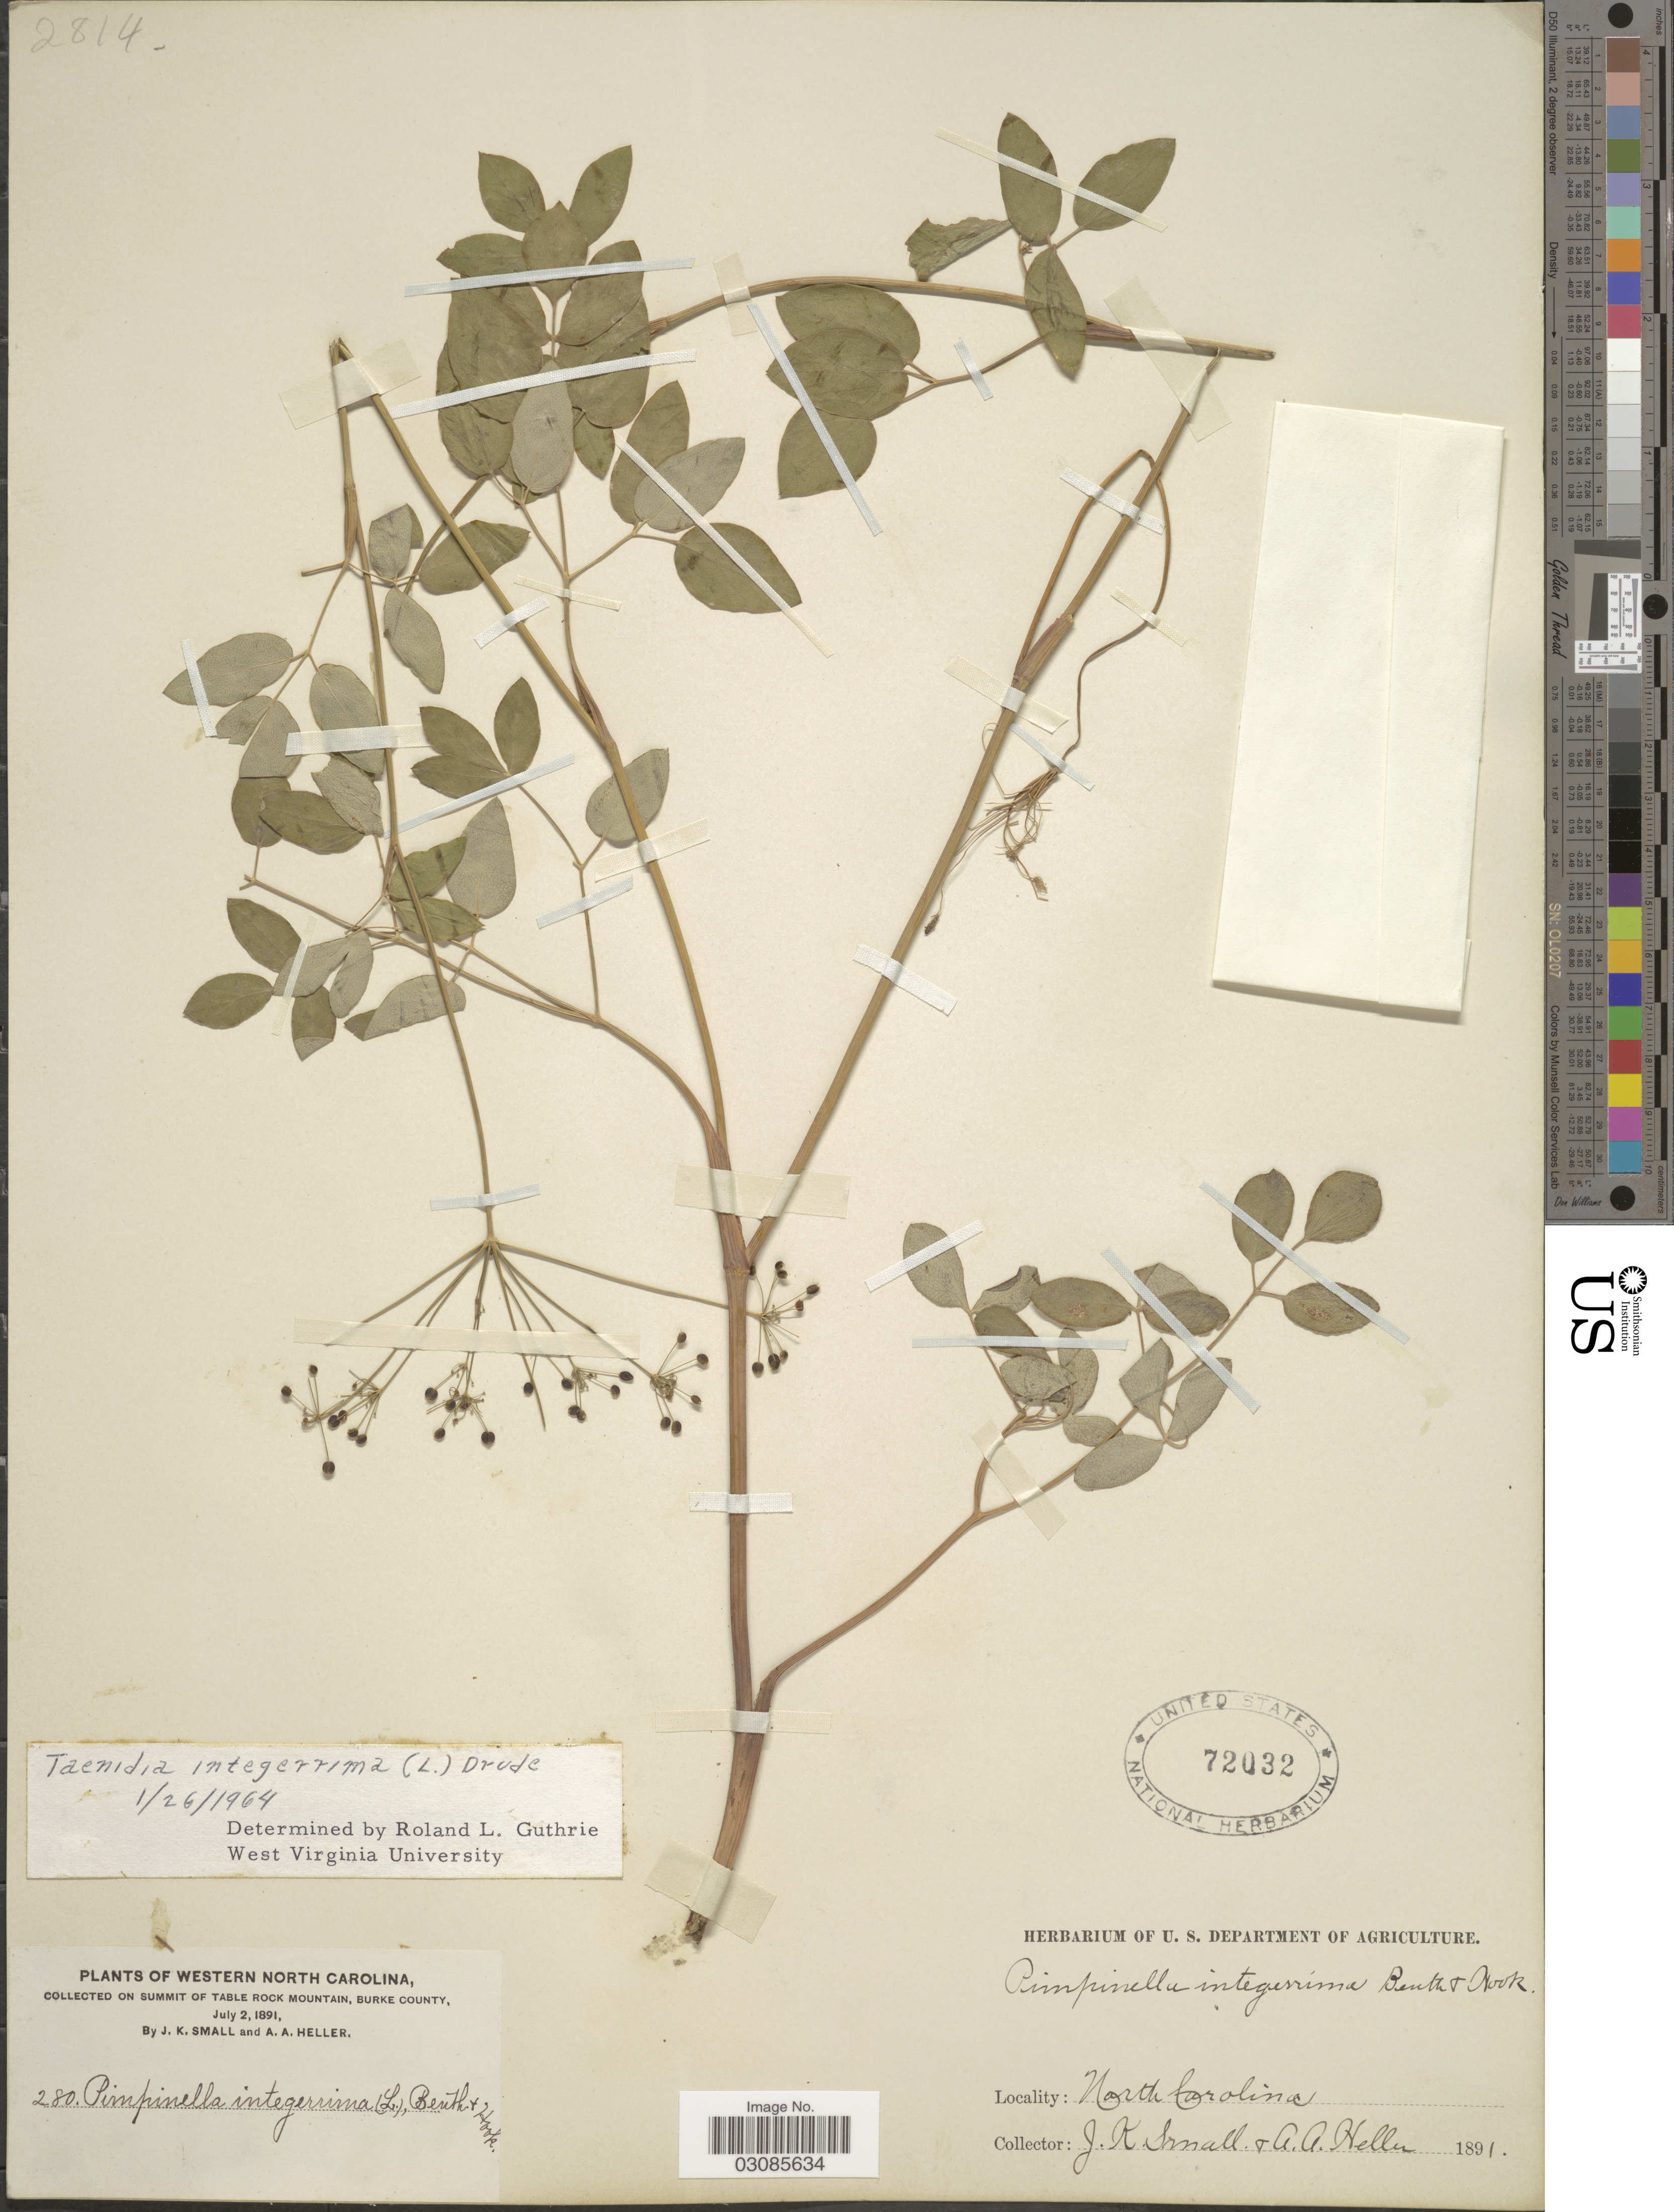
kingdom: Plantae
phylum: Tracheophyta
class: Magnoliopsida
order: Apiales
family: Apiaceae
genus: Taenidia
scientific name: Taenidia integerrima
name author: (L.) Drude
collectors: J. K. Small & A. A. Heller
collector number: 280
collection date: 1891-07-02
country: United States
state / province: North Carolina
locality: Western North Carolina. Summit of Table Rock Mountain, Burke County.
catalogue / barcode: US 72032